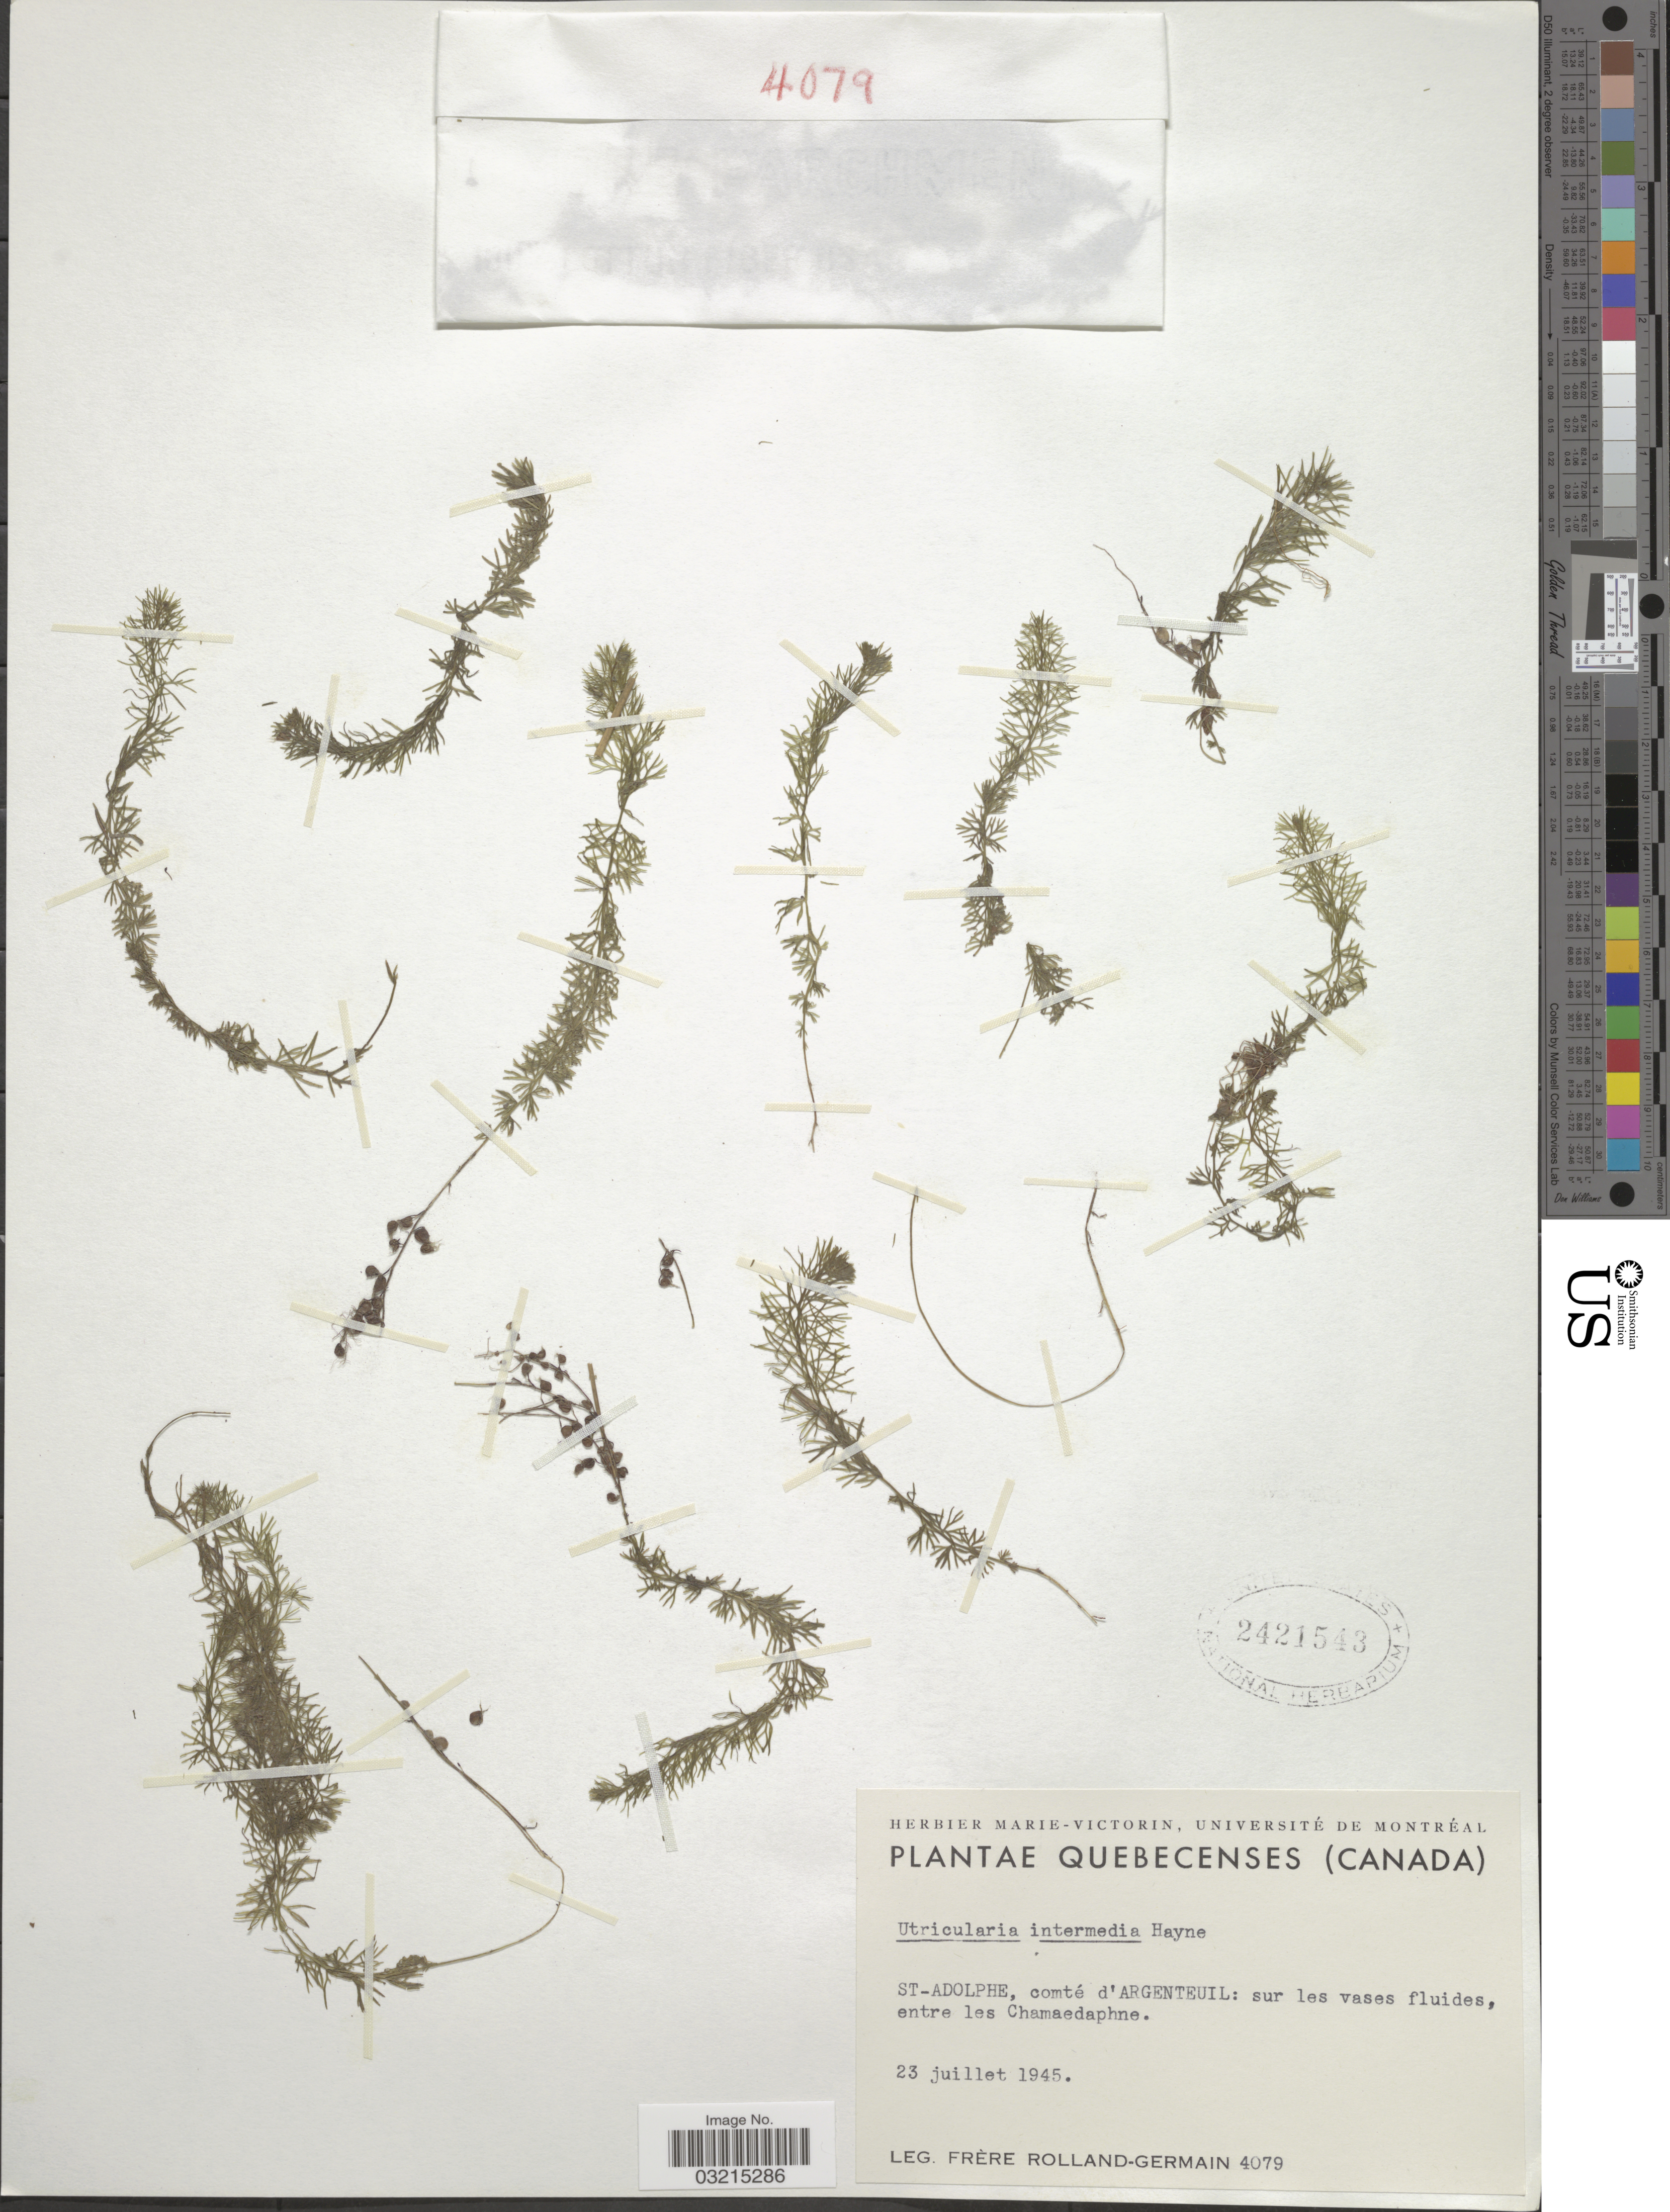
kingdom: Plantae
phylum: Tracheophyta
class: Magnoliopsida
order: Lamiales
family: Lentibulariaceae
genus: Utricularia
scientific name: Utricularia intermedia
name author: Hayne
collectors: Rolland-Germain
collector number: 4079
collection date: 1945-07-23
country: Canada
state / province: Quebec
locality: St-Adolphe, comté d'Argenteuil: sur les vases fluides, entre les Chamaedaphne.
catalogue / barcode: US 2421543